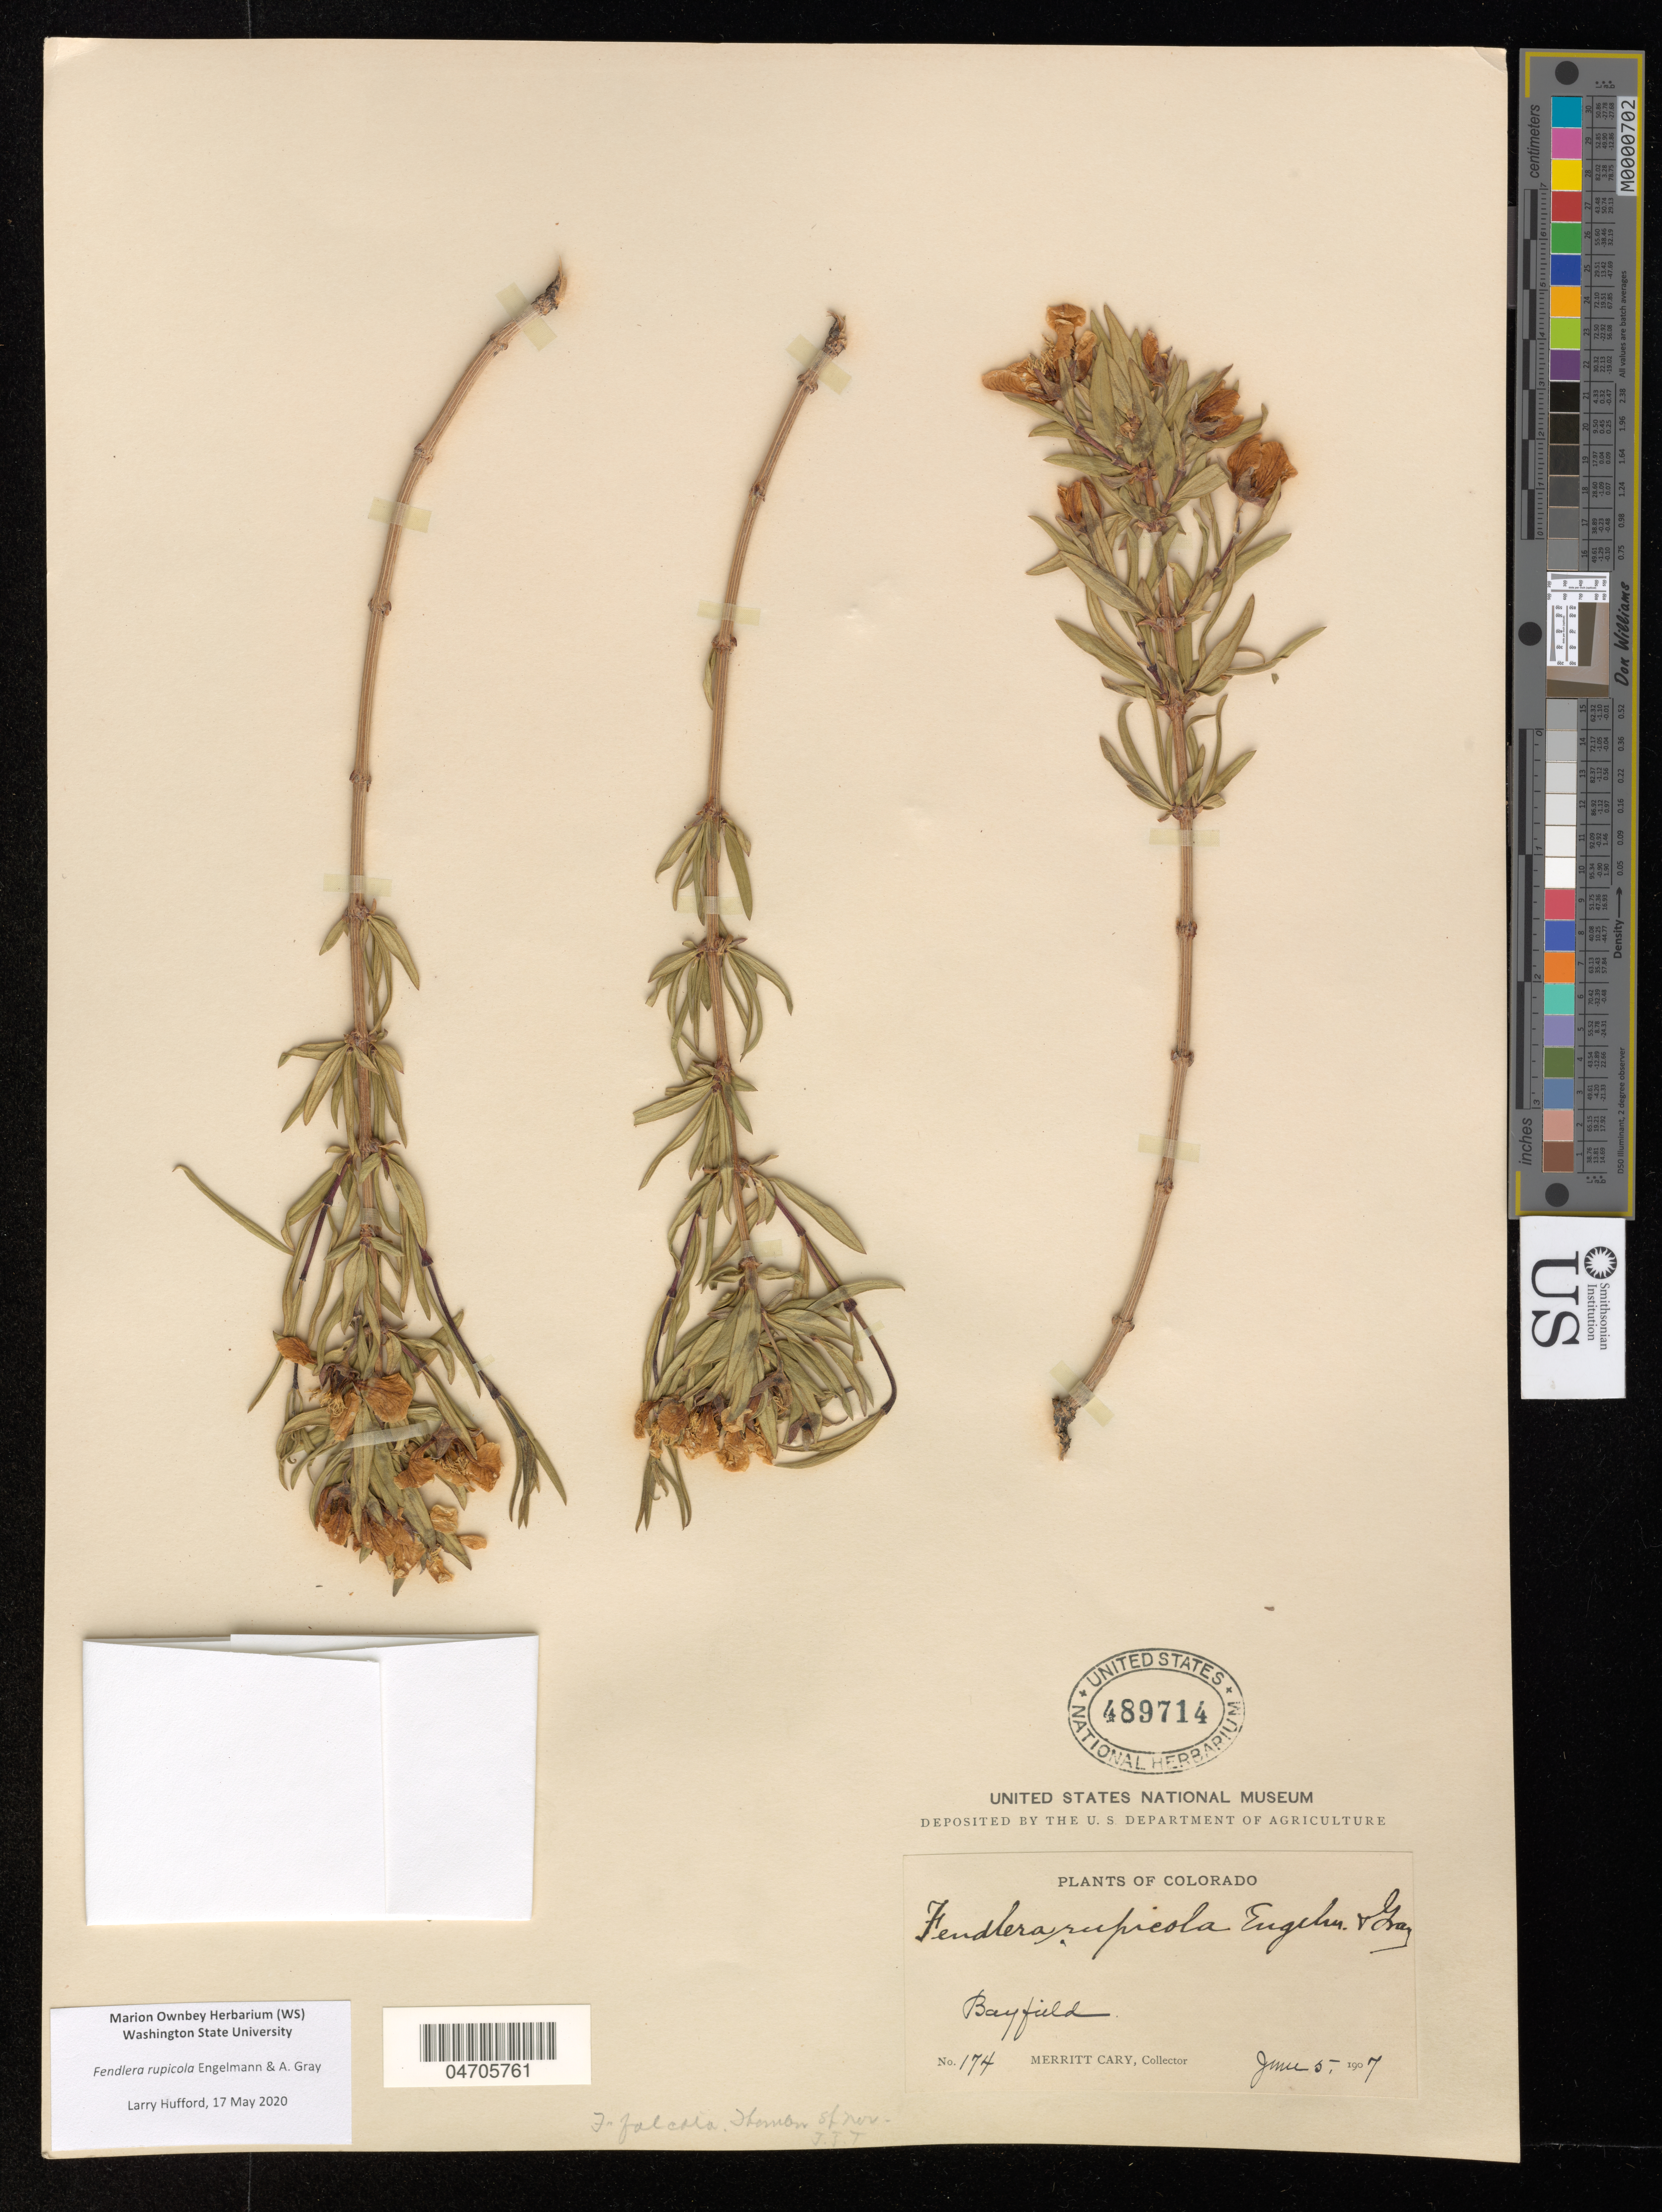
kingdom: Plantae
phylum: Tracheophyta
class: Magnoliopsida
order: Cornales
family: Hydrangeaceae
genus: Fendlera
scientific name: Fendlera rupicola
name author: Englem. & A. Gray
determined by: Hufford, L.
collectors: M. Cary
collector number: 174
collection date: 1907-06-05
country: United States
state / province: Colorado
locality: Bayfield.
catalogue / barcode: US 489714